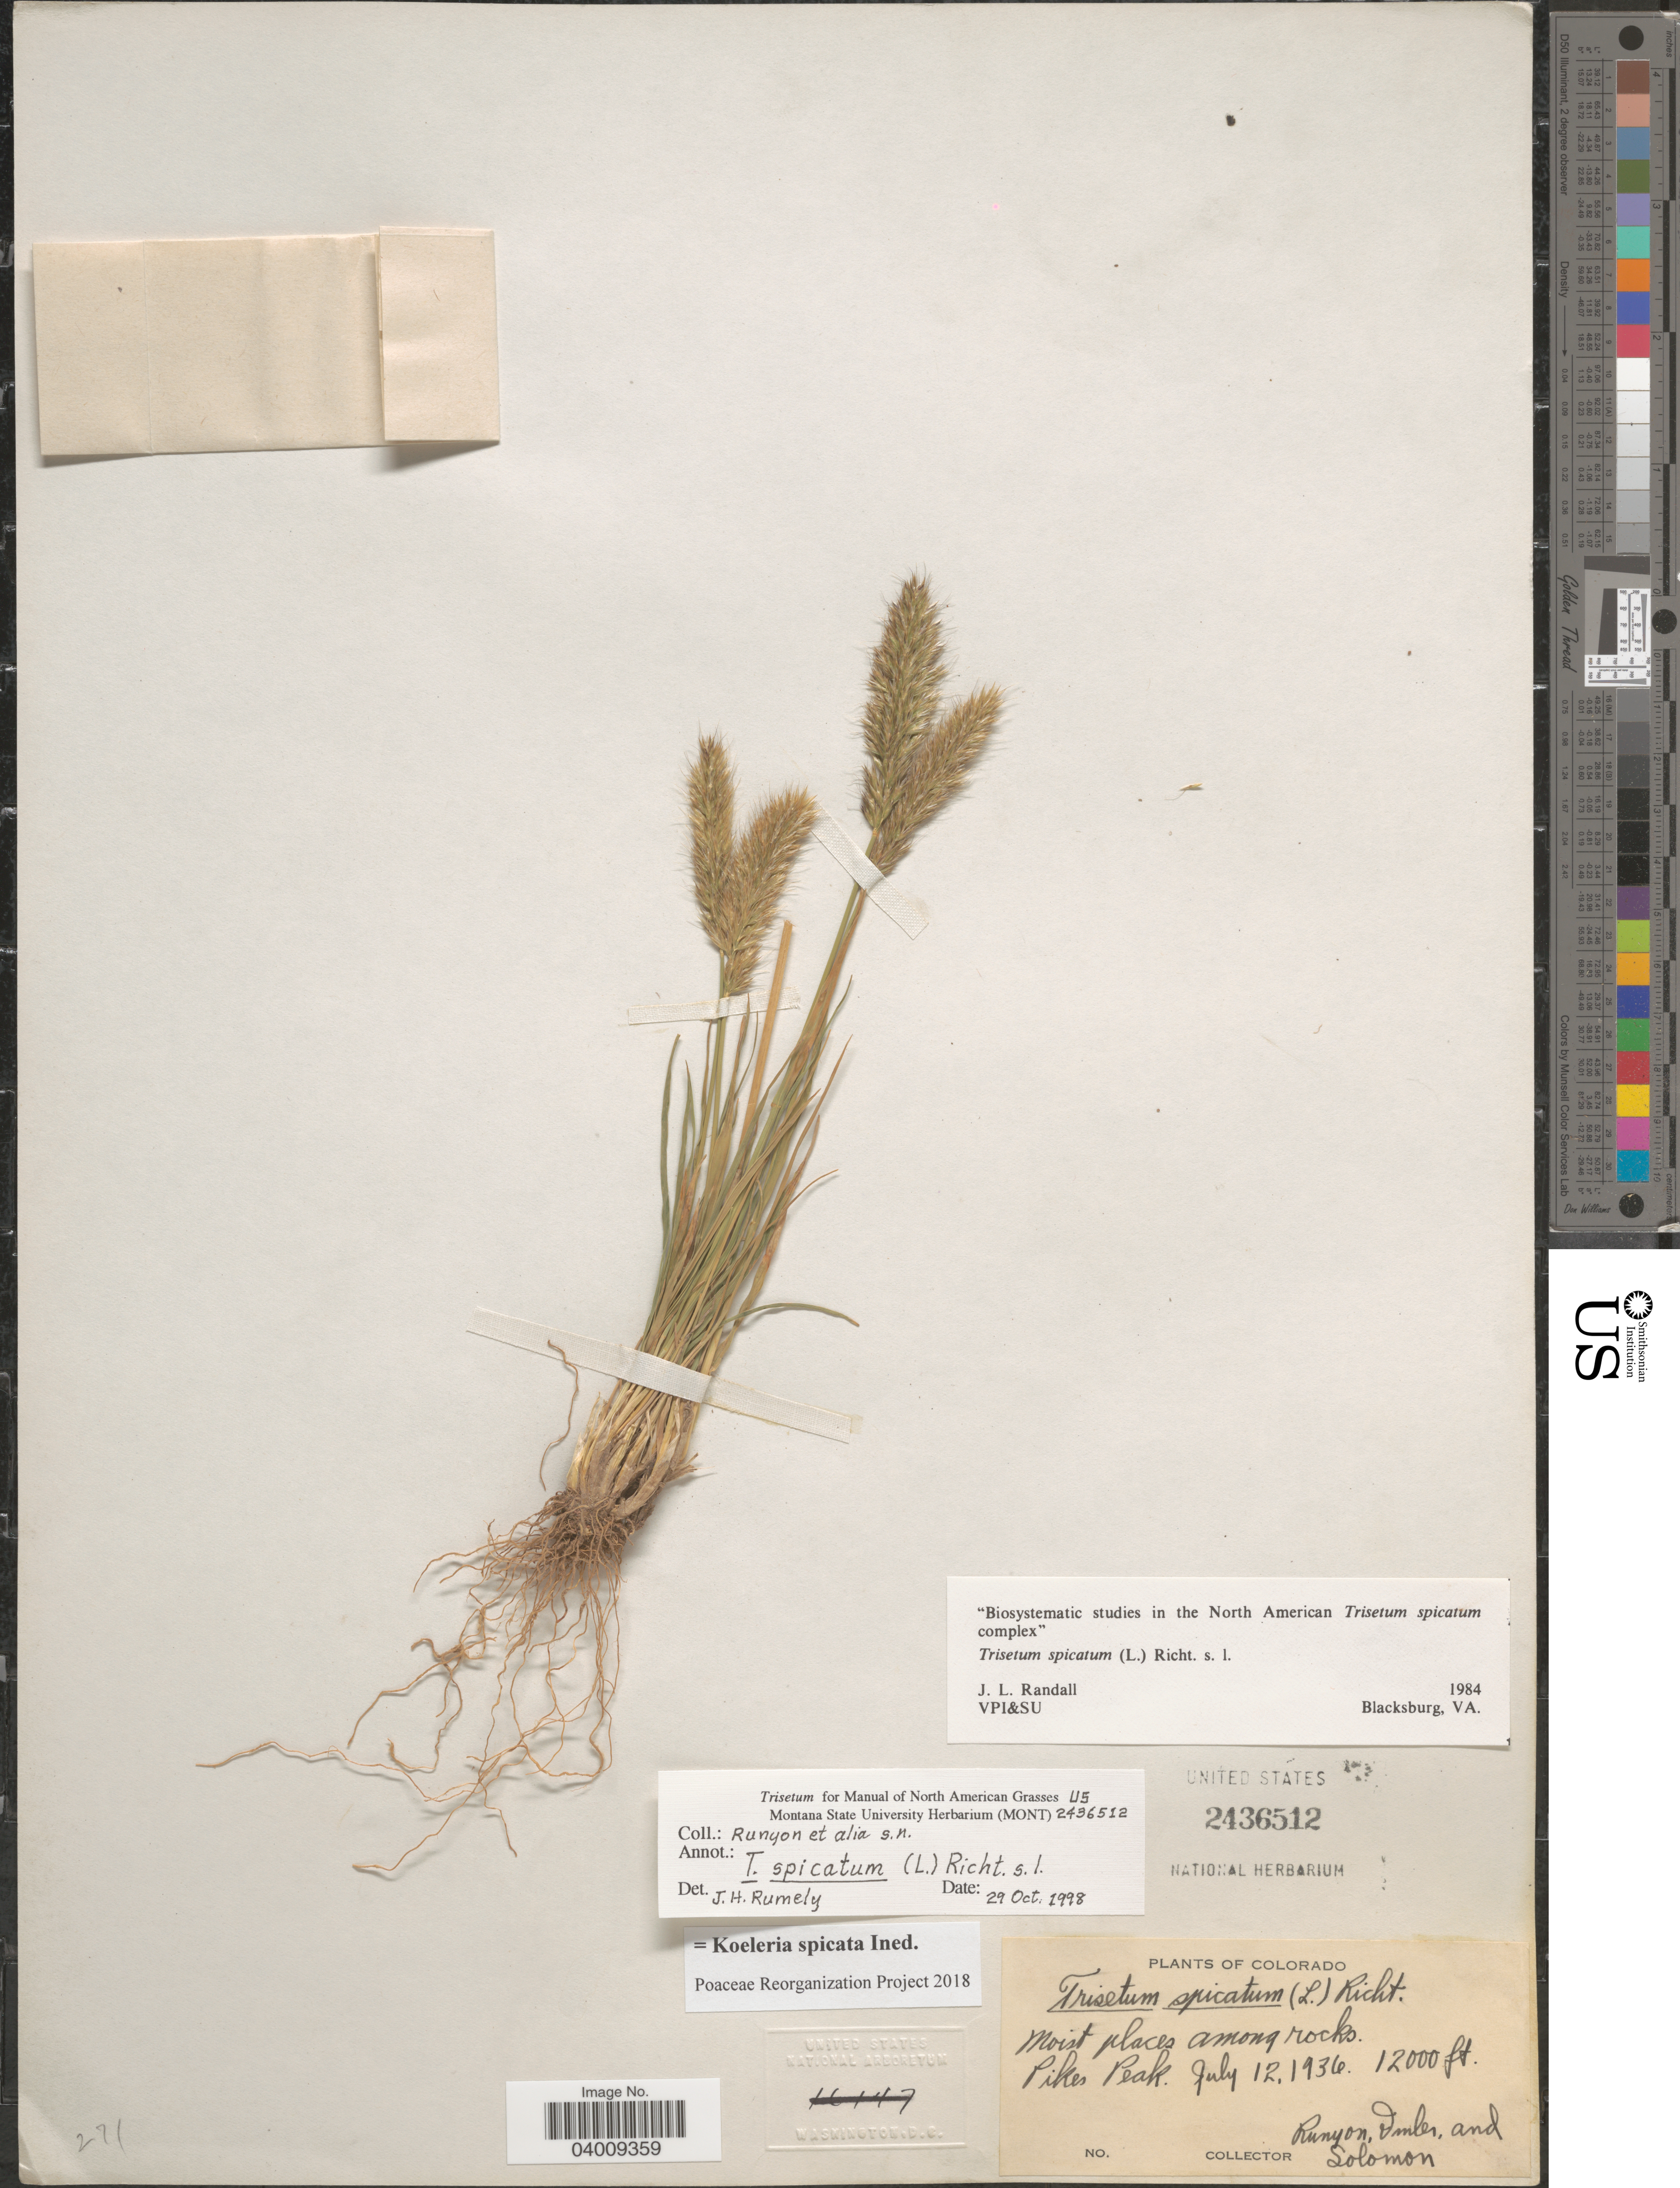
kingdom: Plantae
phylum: Tracheophyta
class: Liliopsida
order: Poales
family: Poaceae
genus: Koeleria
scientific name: Koeleria spicata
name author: (L.) Barberá et al.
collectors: -. Runyon, Collector illegible & Solomon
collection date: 1936-07-12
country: United States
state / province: Colorado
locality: Pikes Peak.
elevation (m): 3658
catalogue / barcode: US 2436512